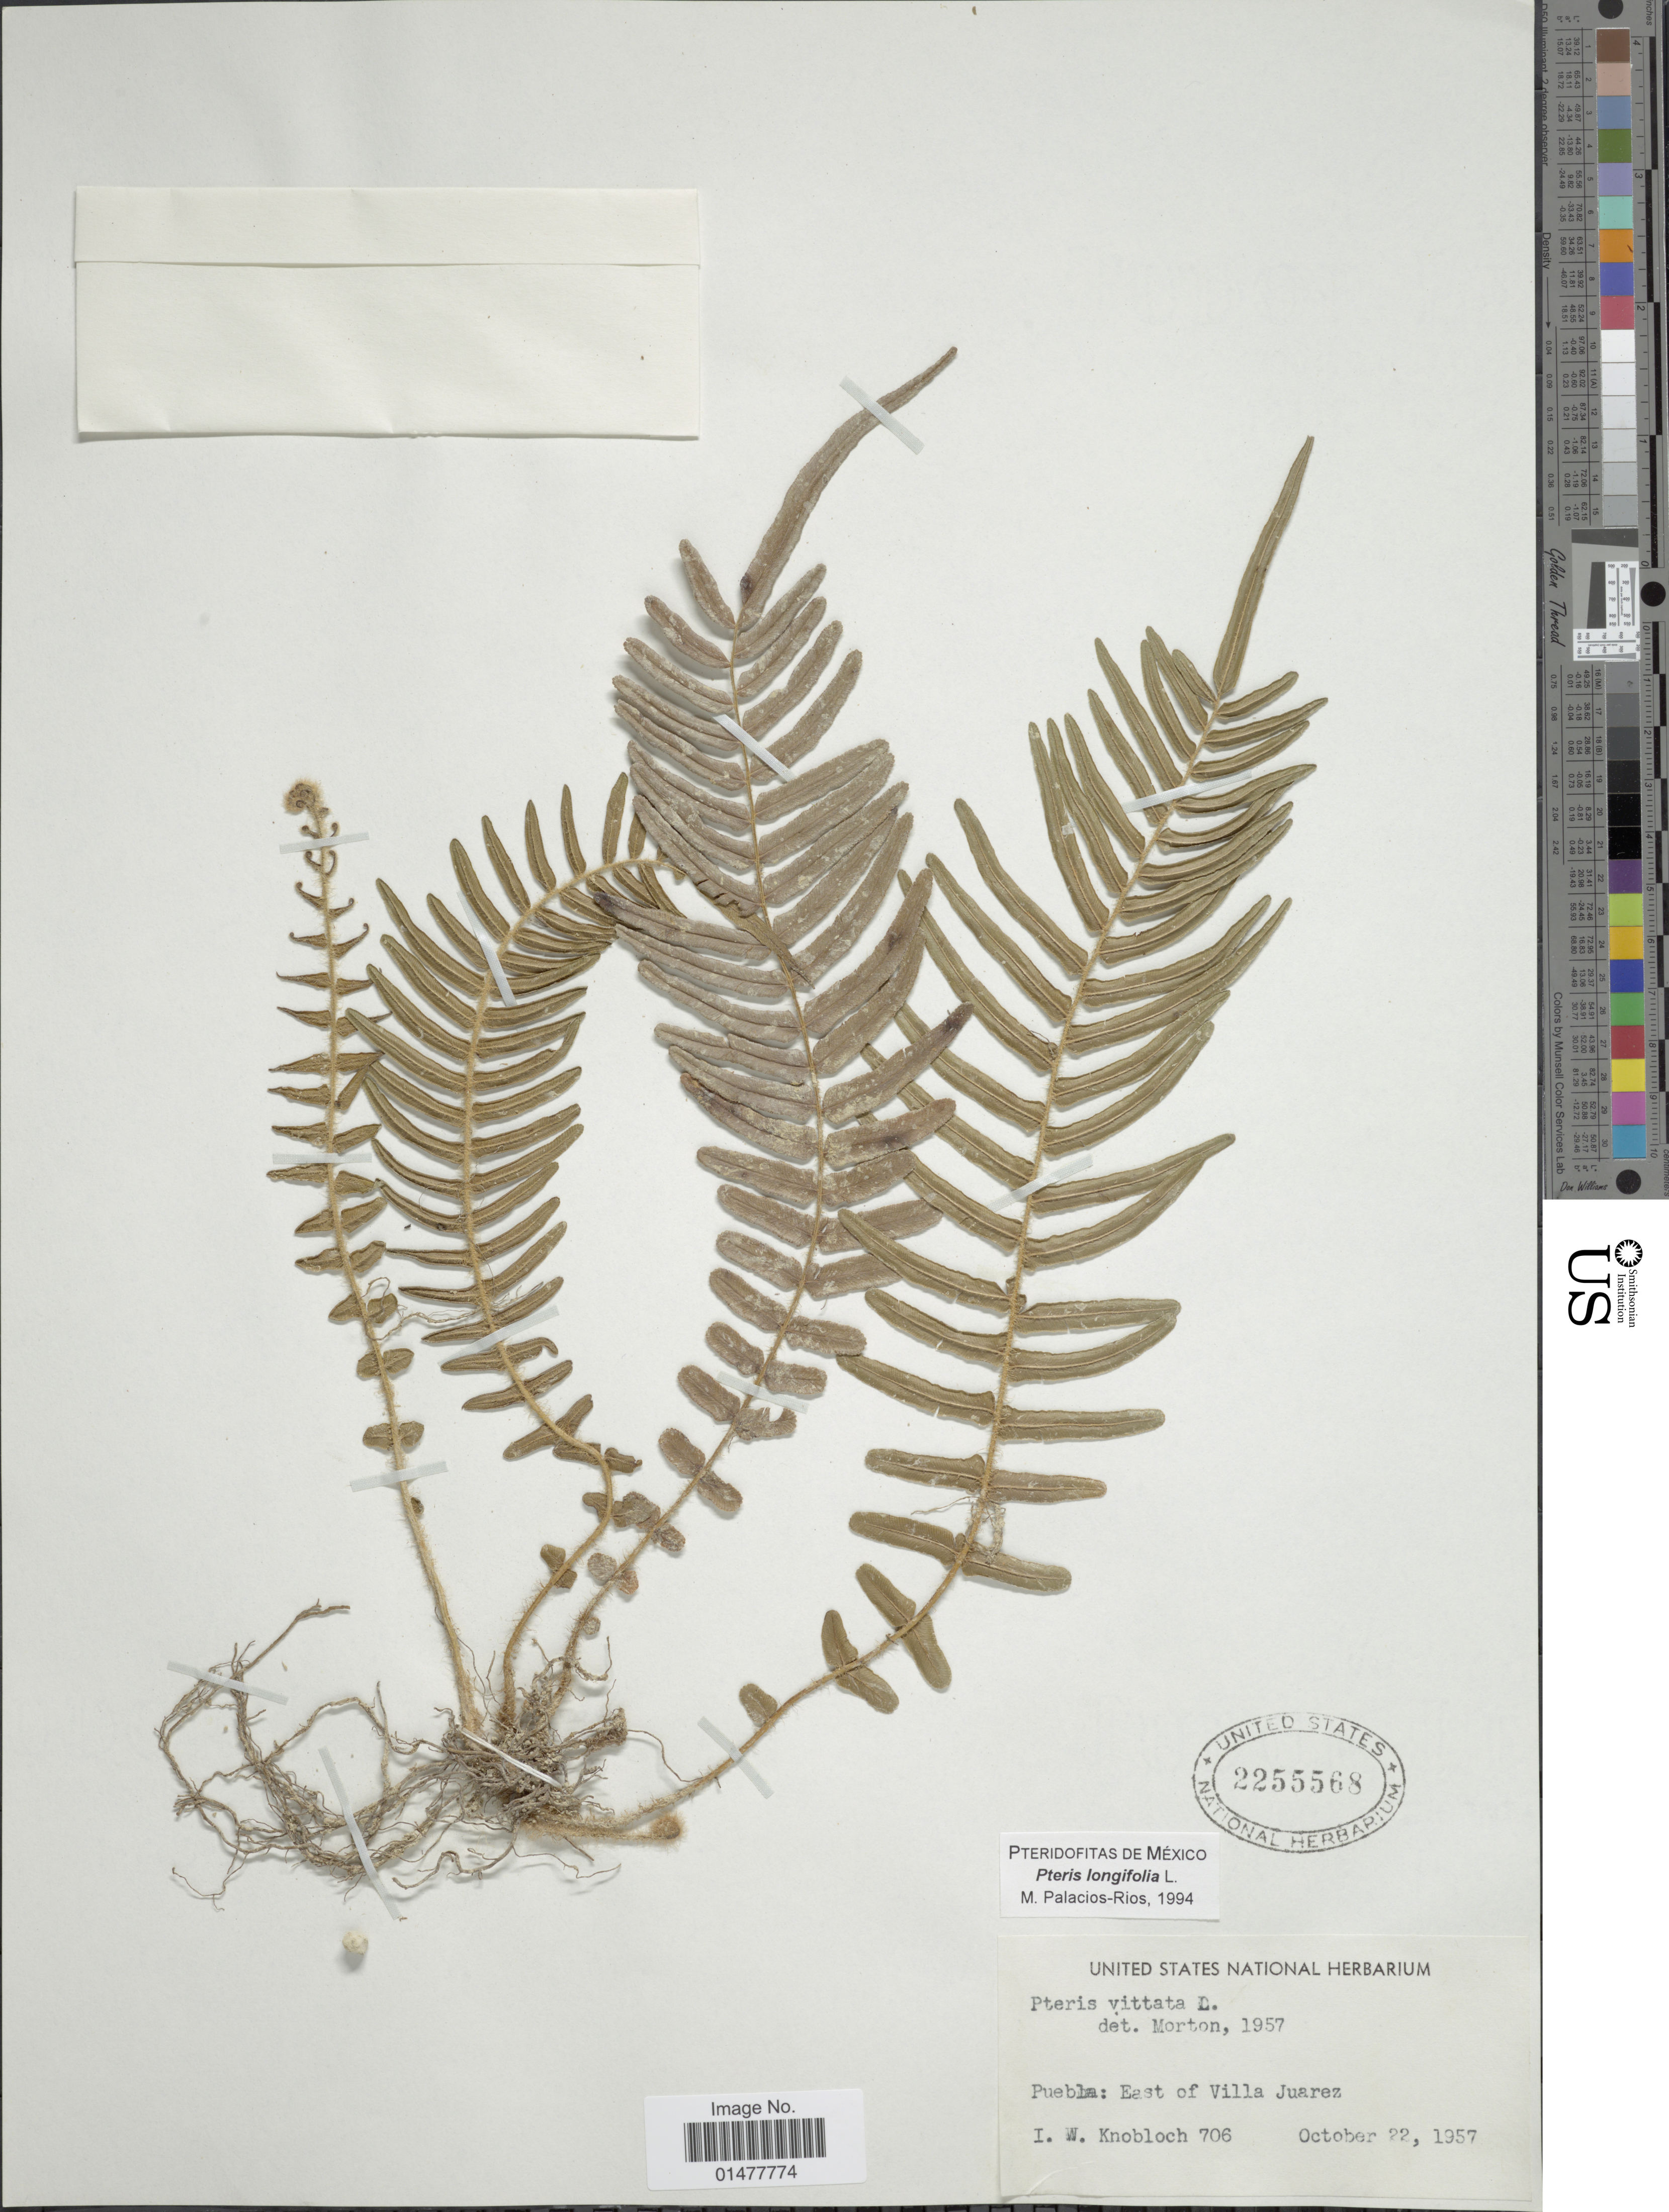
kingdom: Plantae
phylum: Tracheophyta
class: Polypodiopsida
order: Polypodiales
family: Pteridaceae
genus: Pteris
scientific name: Pteris longifolia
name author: L.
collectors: I. W. Knobloch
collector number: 706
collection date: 1957-10-22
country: Mexico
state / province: Puebla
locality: East of Villa Juarez.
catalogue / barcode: US 2255568